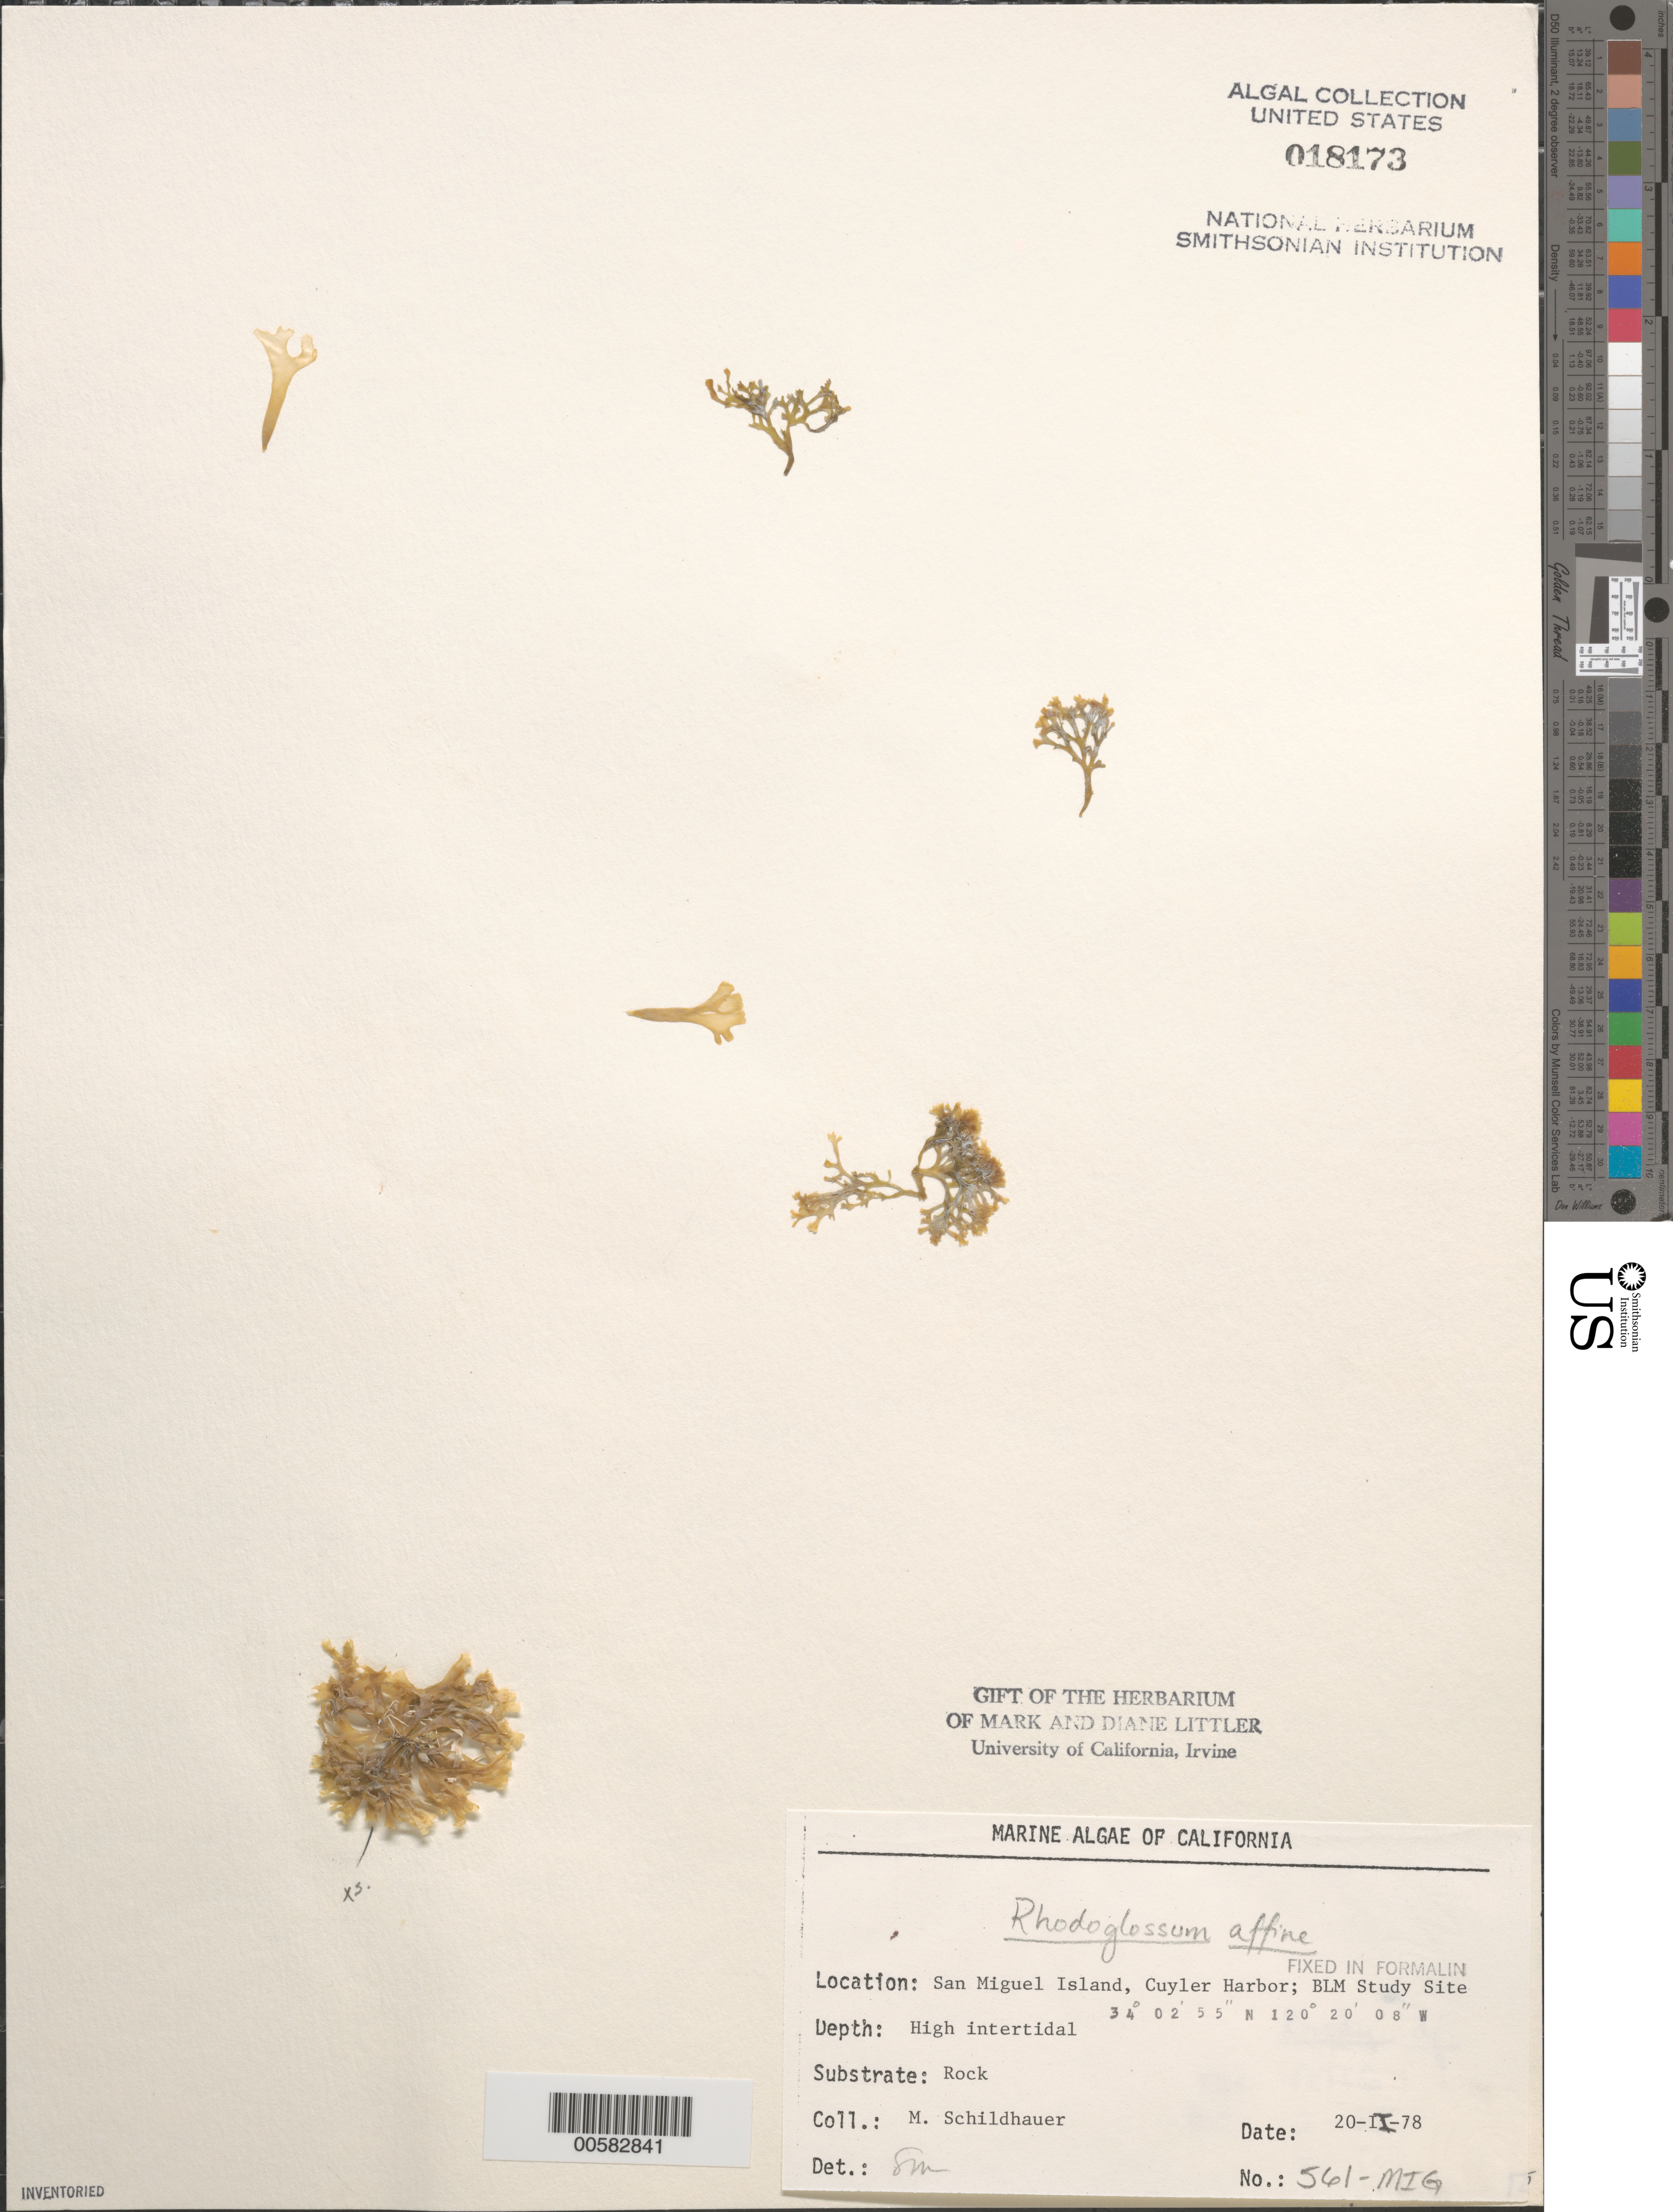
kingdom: Plantae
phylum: Rhodophyta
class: Florideophyceae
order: Gigartinales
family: Gigartinaceae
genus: Mazzaella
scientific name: Mazzaella affinis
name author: (Harvey) Fredericq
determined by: Algae name updating Project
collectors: M. Schildhauer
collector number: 561-mig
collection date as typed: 20 Feb 1978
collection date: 1978-02-20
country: United States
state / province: California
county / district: Santa Barbara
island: San Miguel Island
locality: Cuyler Harbor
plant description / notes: BLM-SOCALBIGHT Rocky Intertidal Survey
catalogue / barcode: US 18173